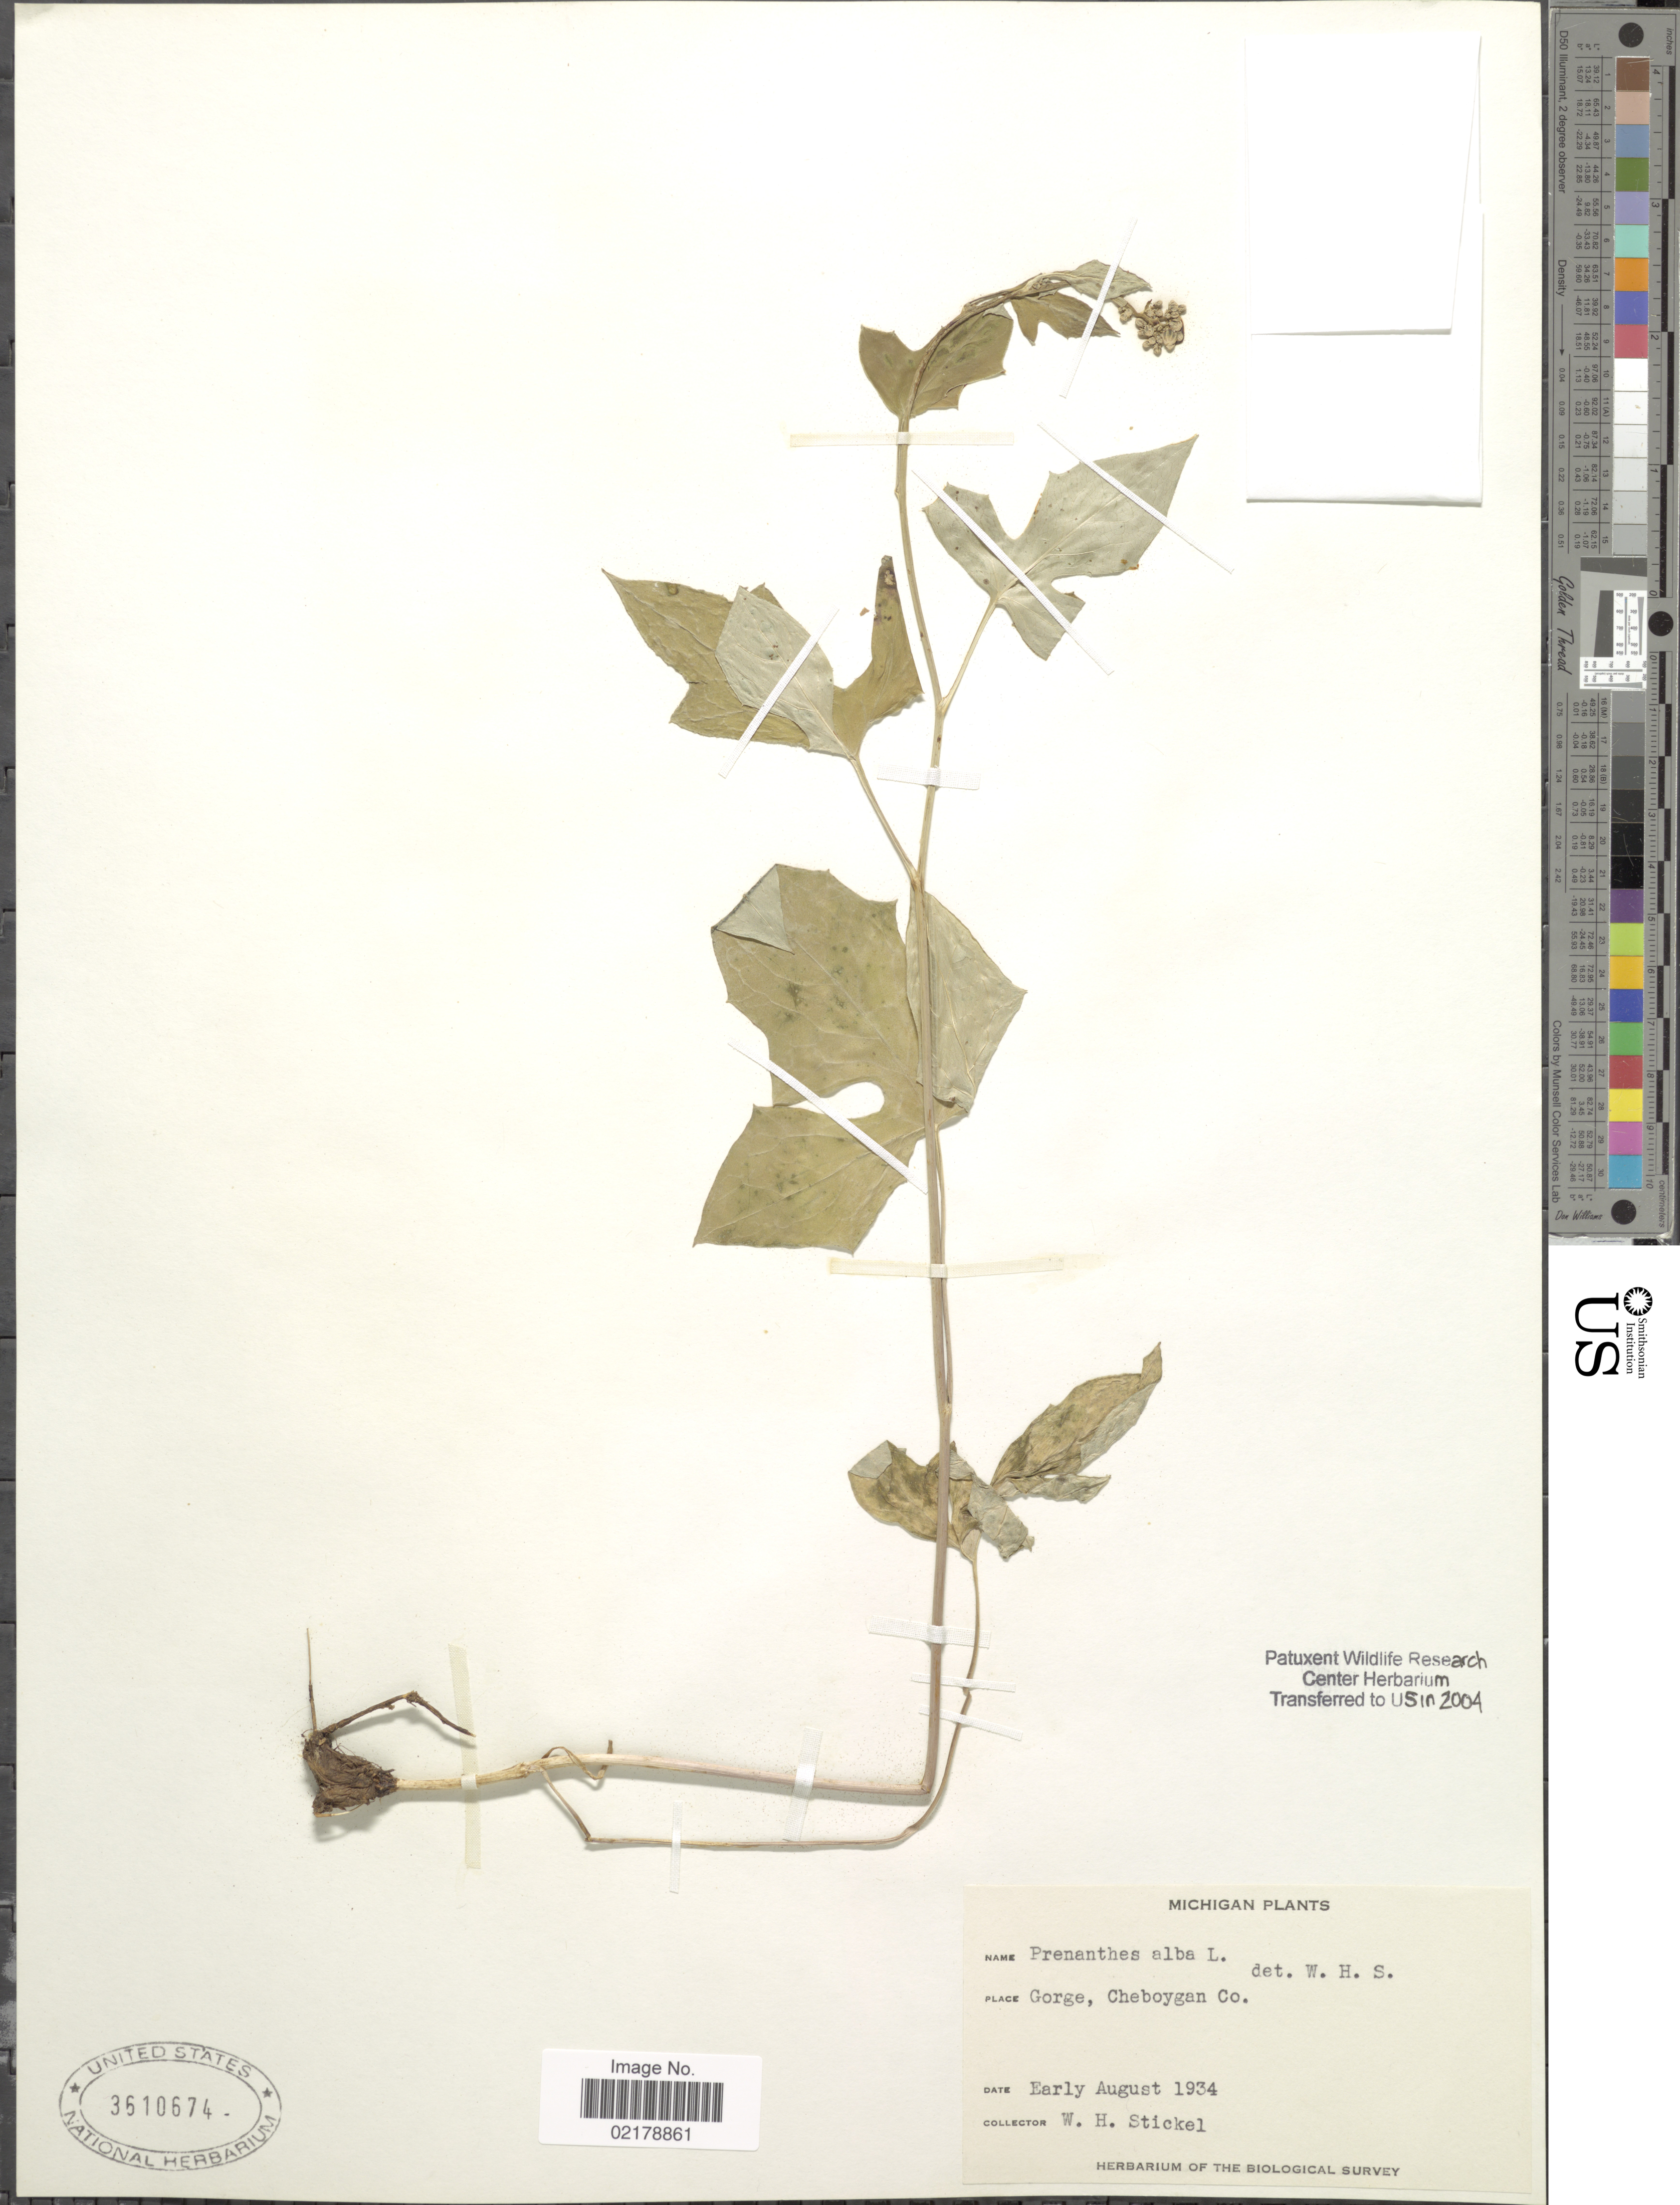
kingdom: Plantae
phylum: Tracheophyta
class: Magnoliopsida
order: Asterales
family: Asteraceae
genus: Nabalus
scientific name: Nabalus albus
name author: (L.) Hook.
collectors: W. Stickel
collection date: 1934-08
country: United States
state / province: Michigan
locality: Gorge, Cheboygan Co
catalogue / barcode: US 3610674